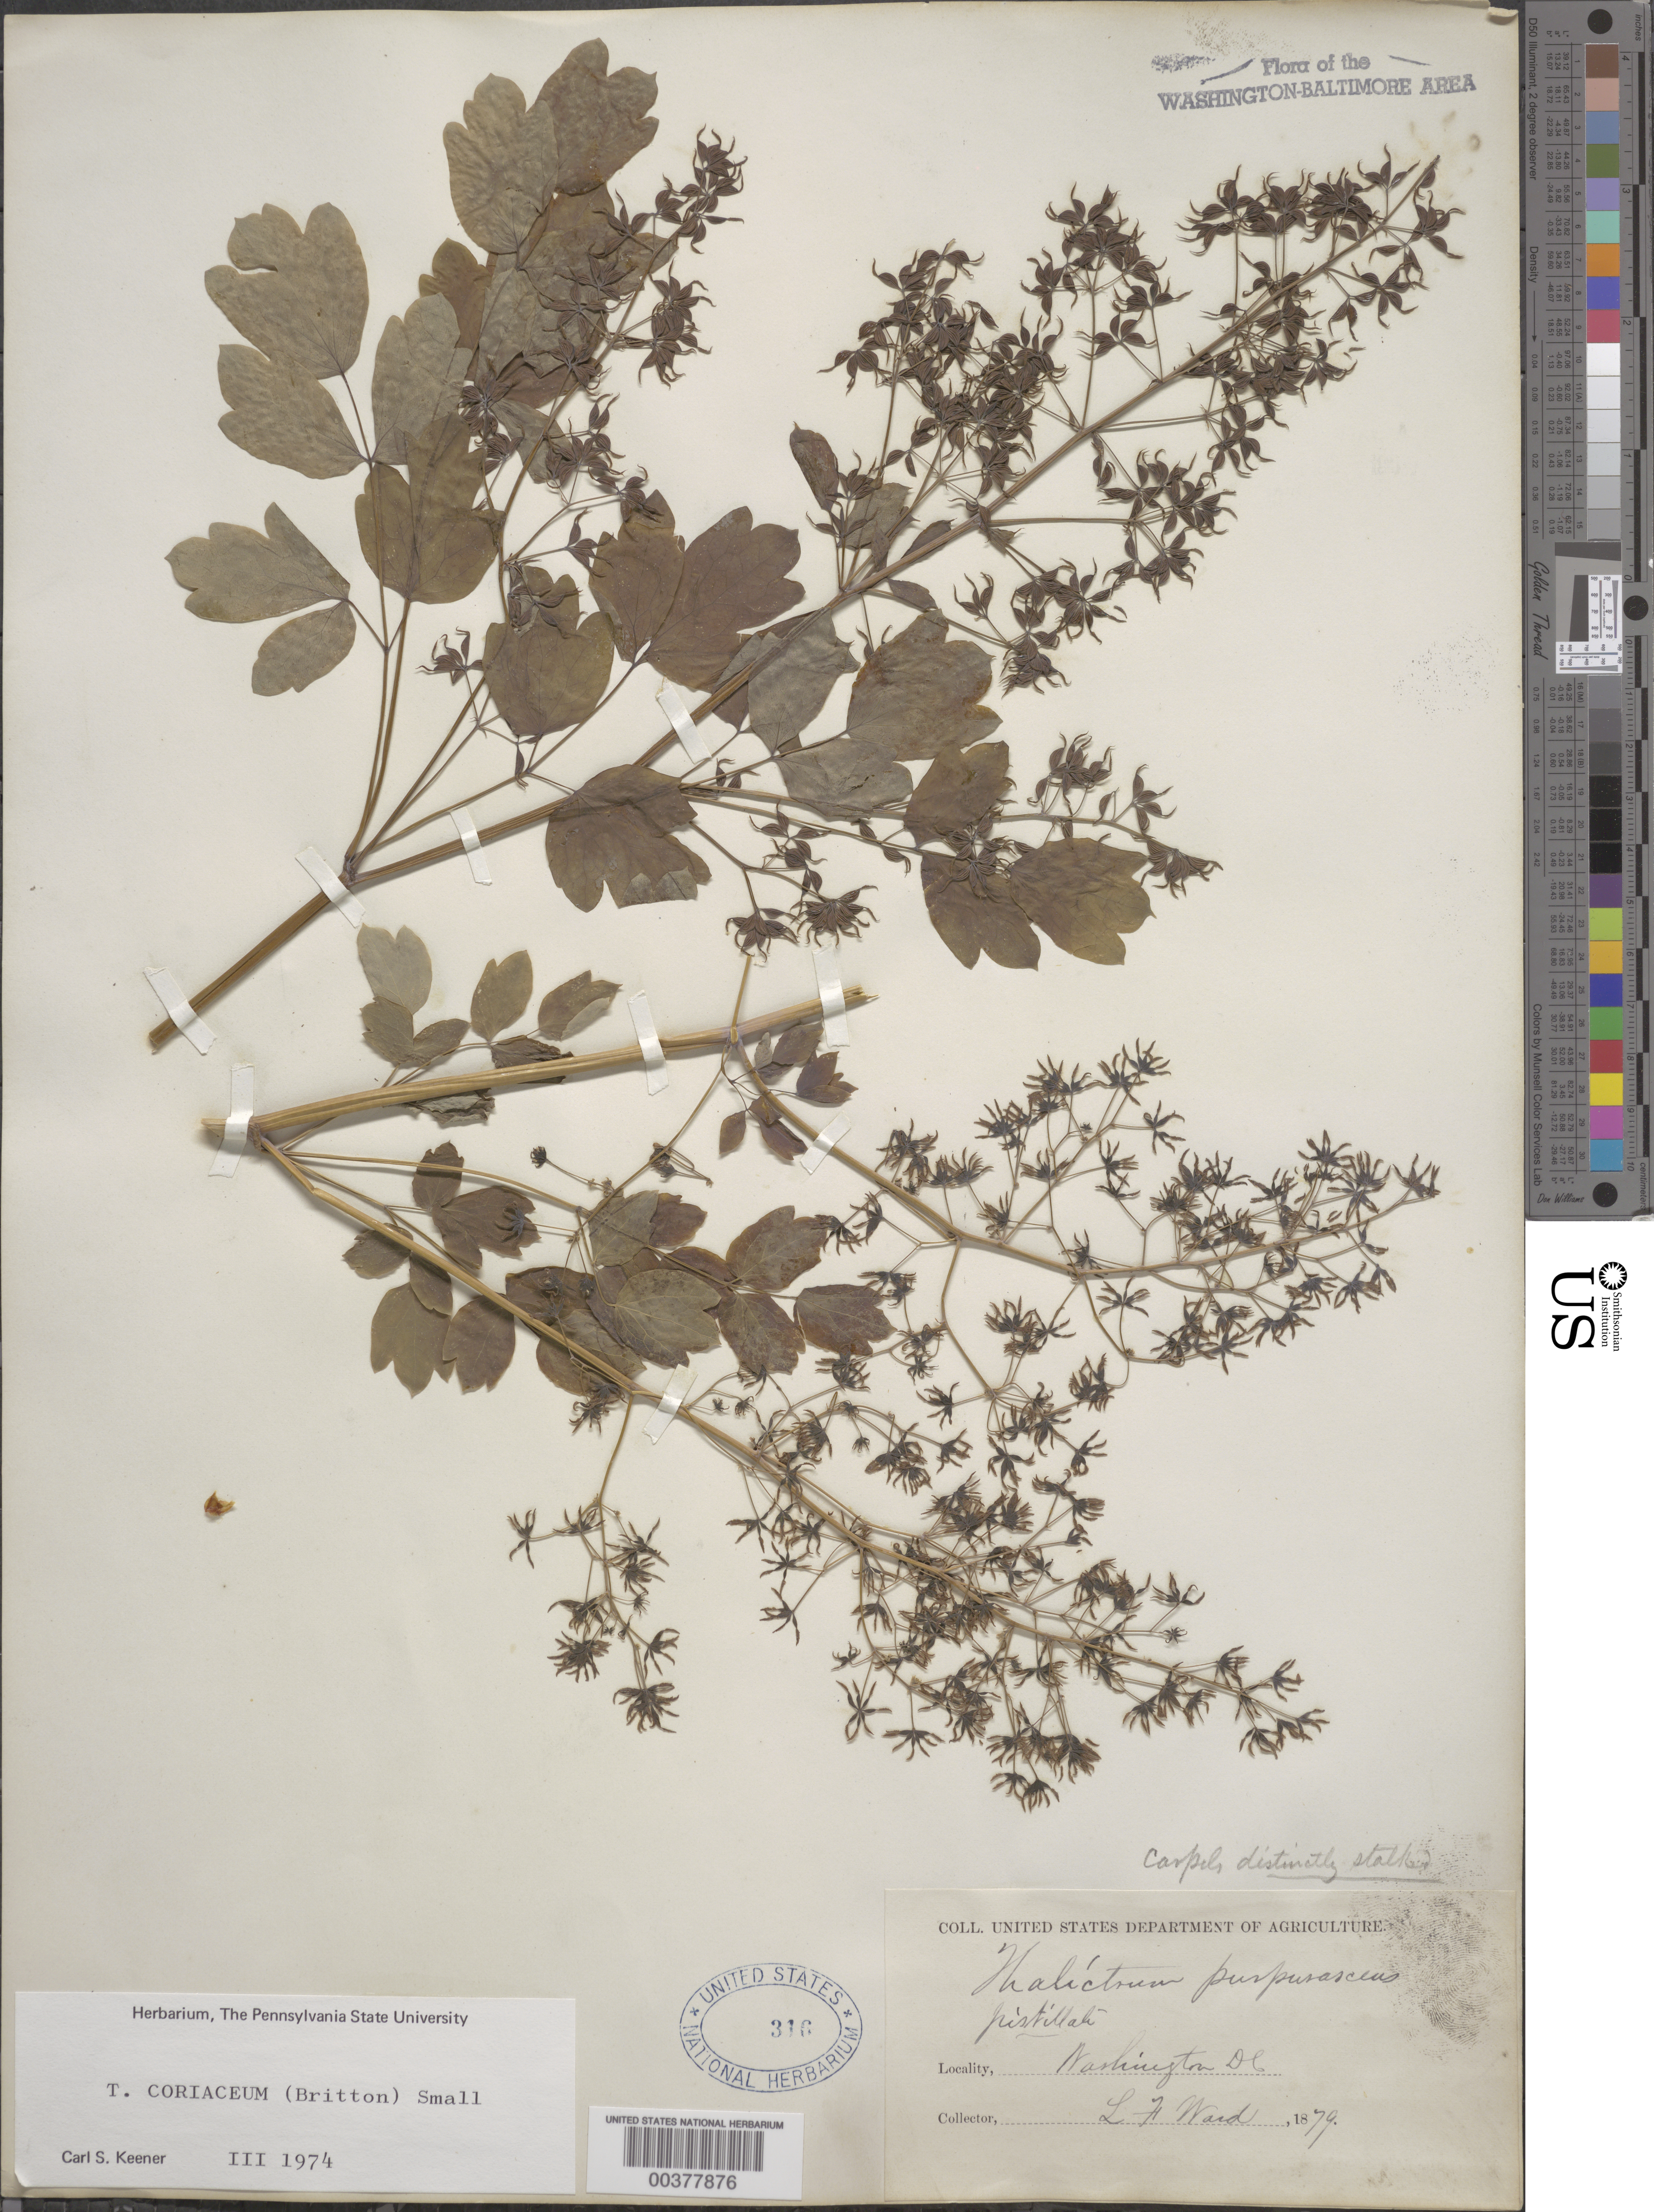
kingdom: Plantae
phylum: Tracheophyta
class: Magnoliopsida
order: Ranunculales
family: Ranunculaceae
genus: Thalictrum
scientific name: Thalictrum coriaceum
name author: (Britton) Small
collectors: L. F. Ward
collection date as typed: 1879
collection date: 1879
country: United States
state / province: District of Columbia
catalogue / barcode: US 316